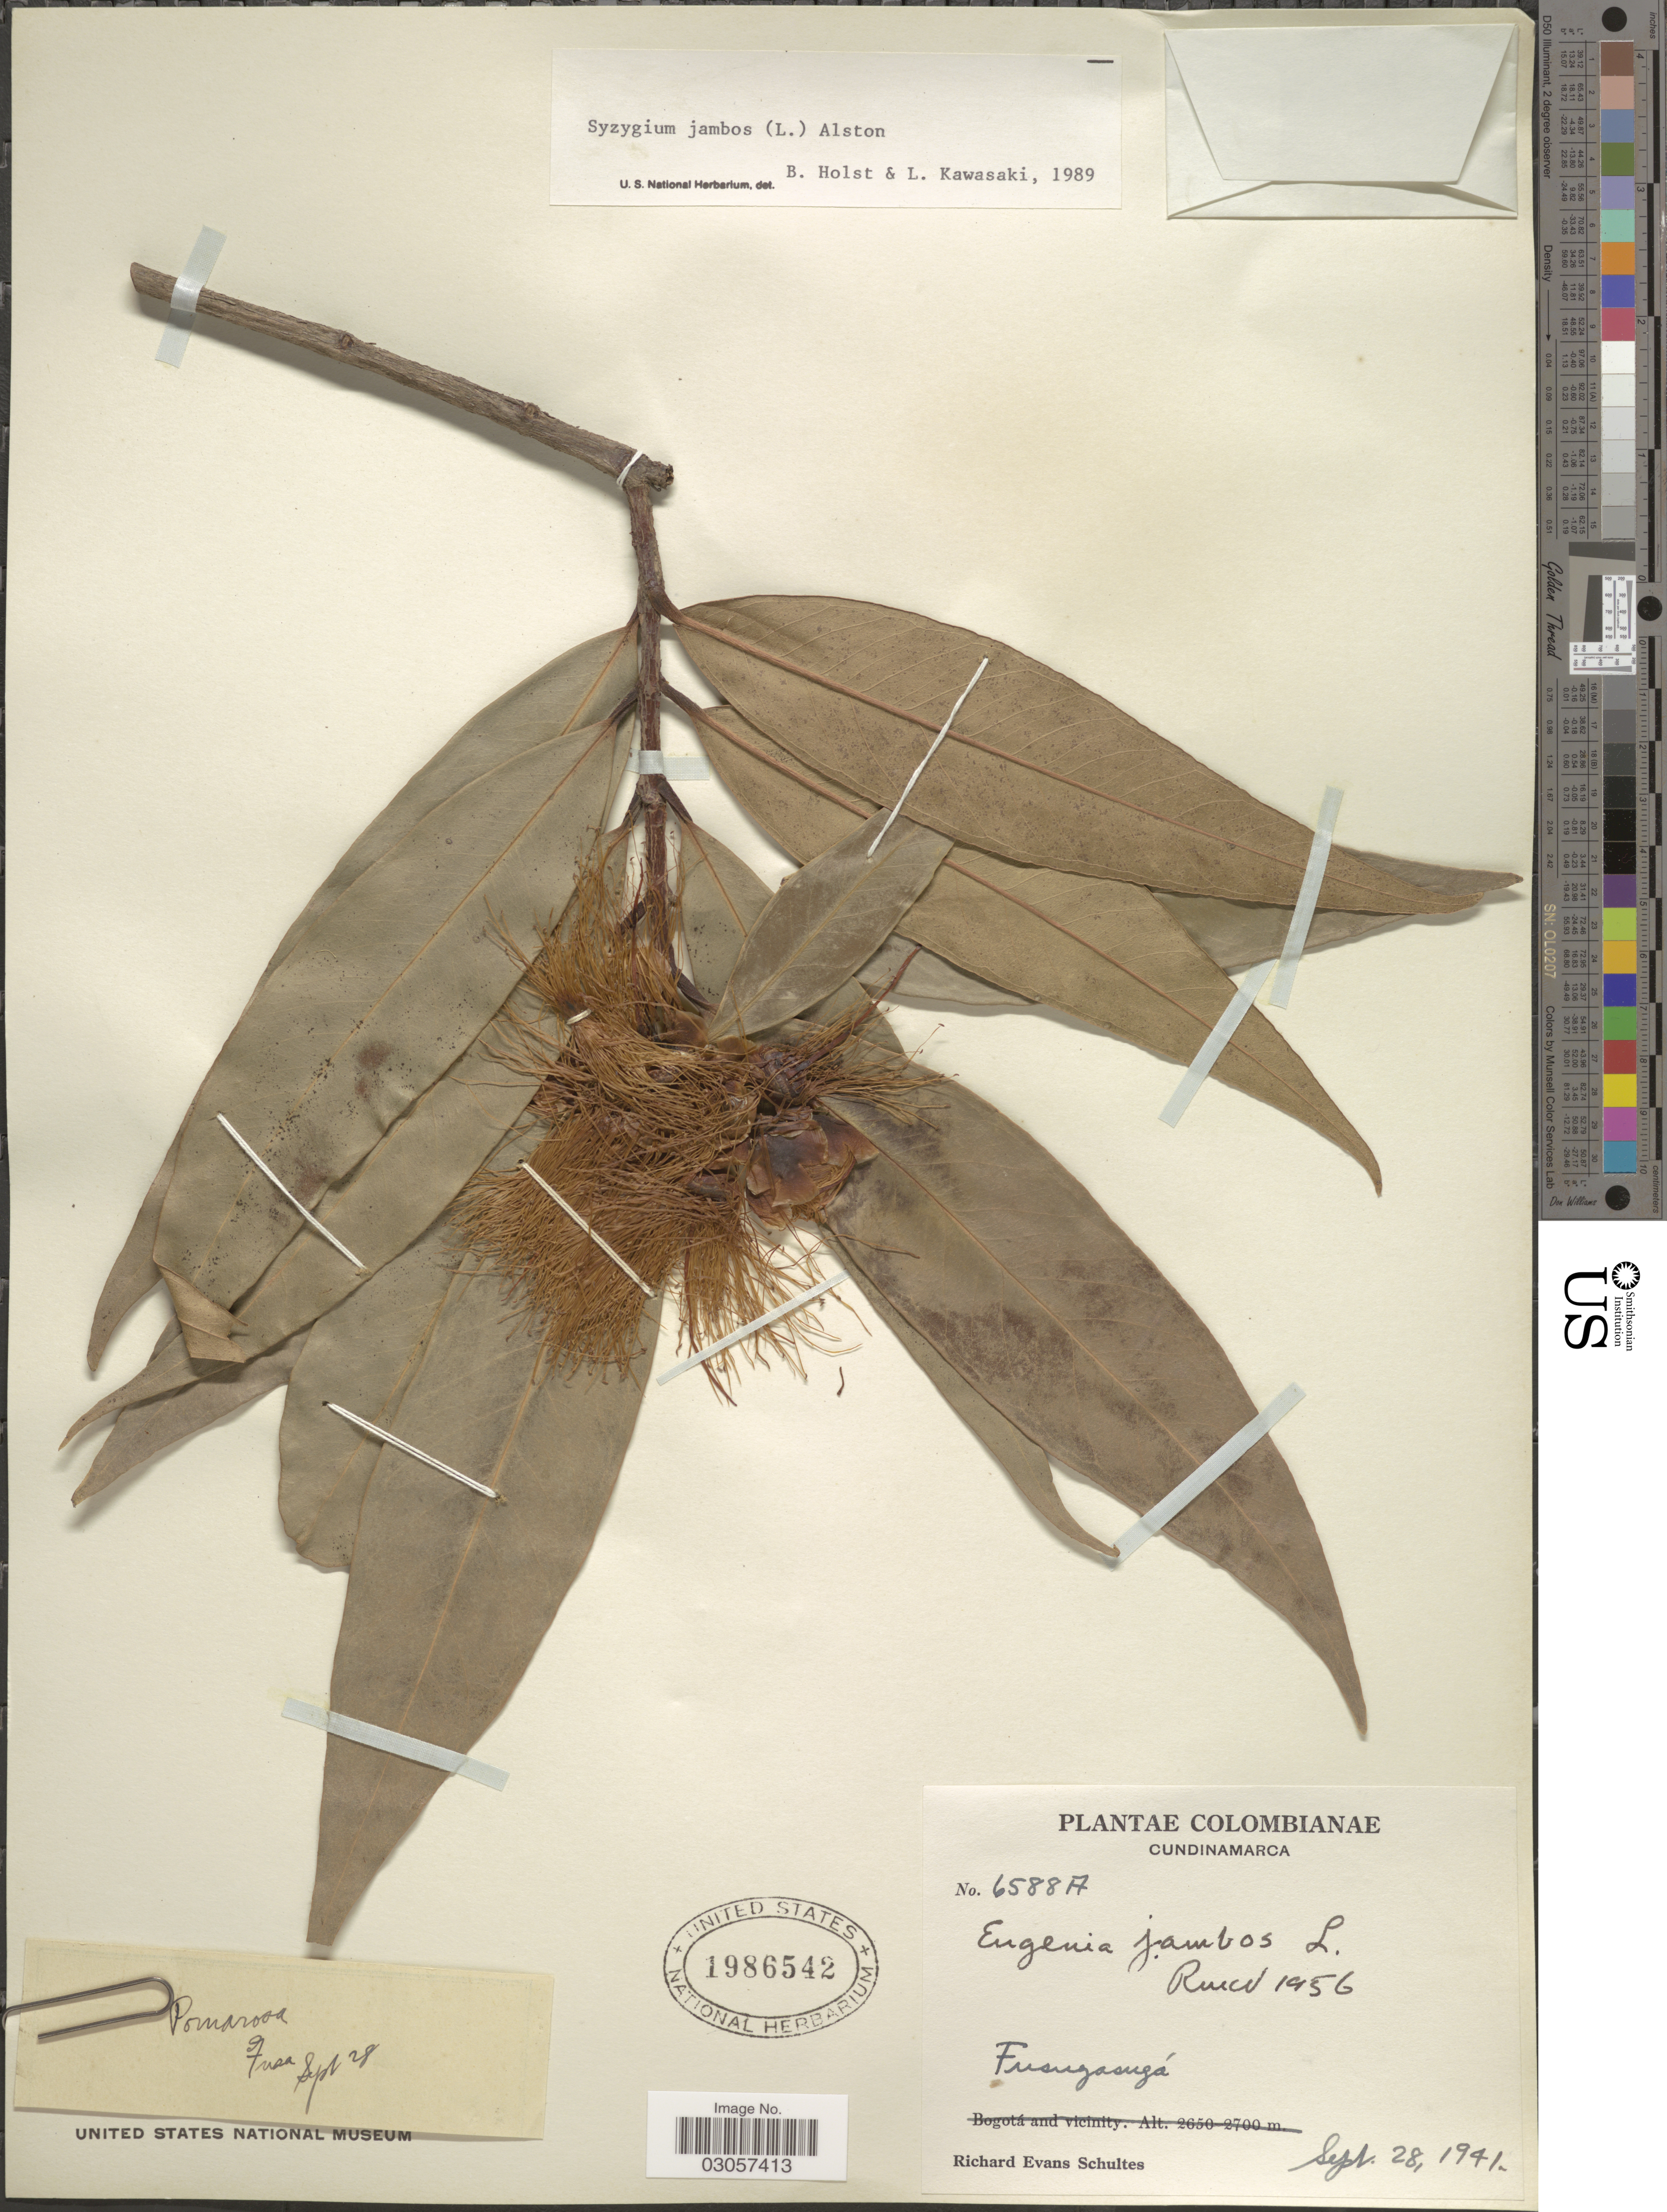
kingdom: Plantae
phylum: Tracheophyta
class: Magnoliopsida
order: Myrtales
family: Myrtaceae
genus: Syzygium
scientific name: Syzygium jambos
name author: (L.) Alston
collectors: R. E. Schultes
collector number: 658817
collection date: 1941-09-28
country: Colombia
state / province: Cundinamarca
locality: Cundinamarca, Fusugasugá.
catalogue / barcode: US 1986542